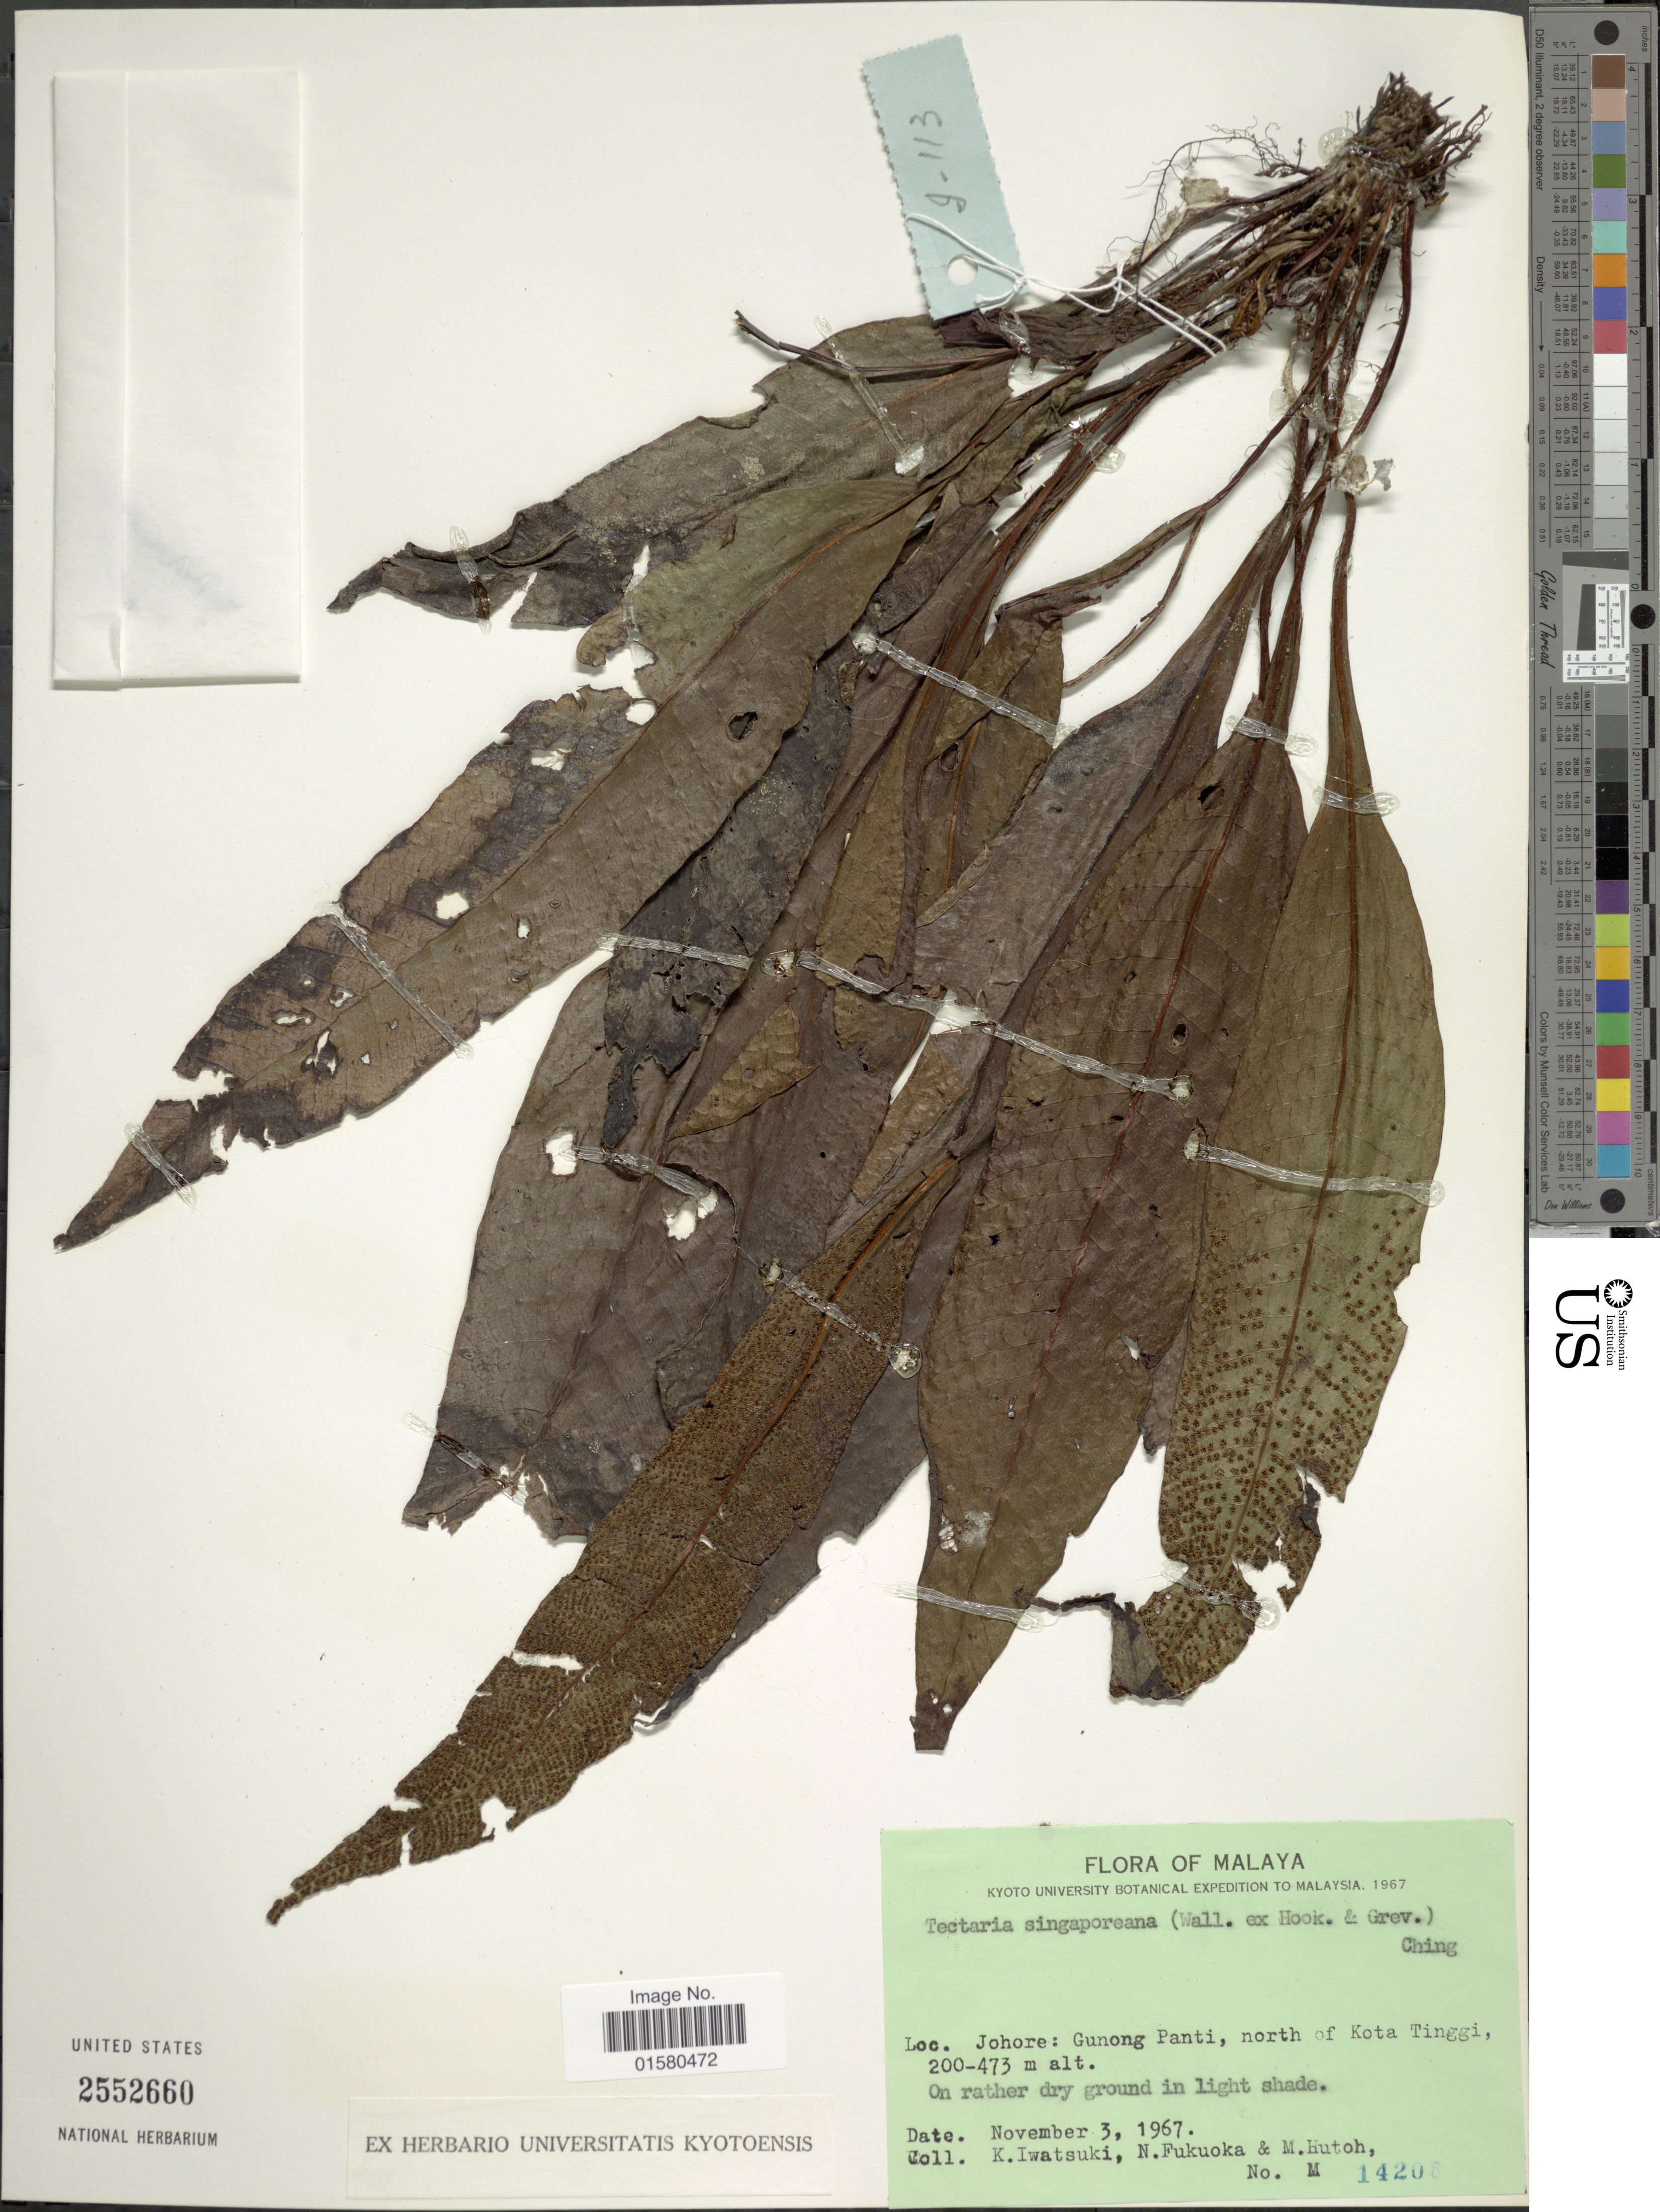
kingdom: Plantae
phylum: Tracheophyta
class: Polypodiopsida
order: Polypodiales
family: Tectariaceae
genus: Tectaria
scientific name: Tectaria singaporeana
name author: (Wall. ex Hook. & Grev.) Copel.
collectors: K. Iwatsuki, N. Fukuoka & M. Hutoh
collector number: M 14208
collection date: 1967-11-03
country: Malaysia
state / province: Johor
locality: Malaya, Johore, Gunong Panti, north of kota tinggi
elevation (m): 200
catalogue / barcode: US 2552660